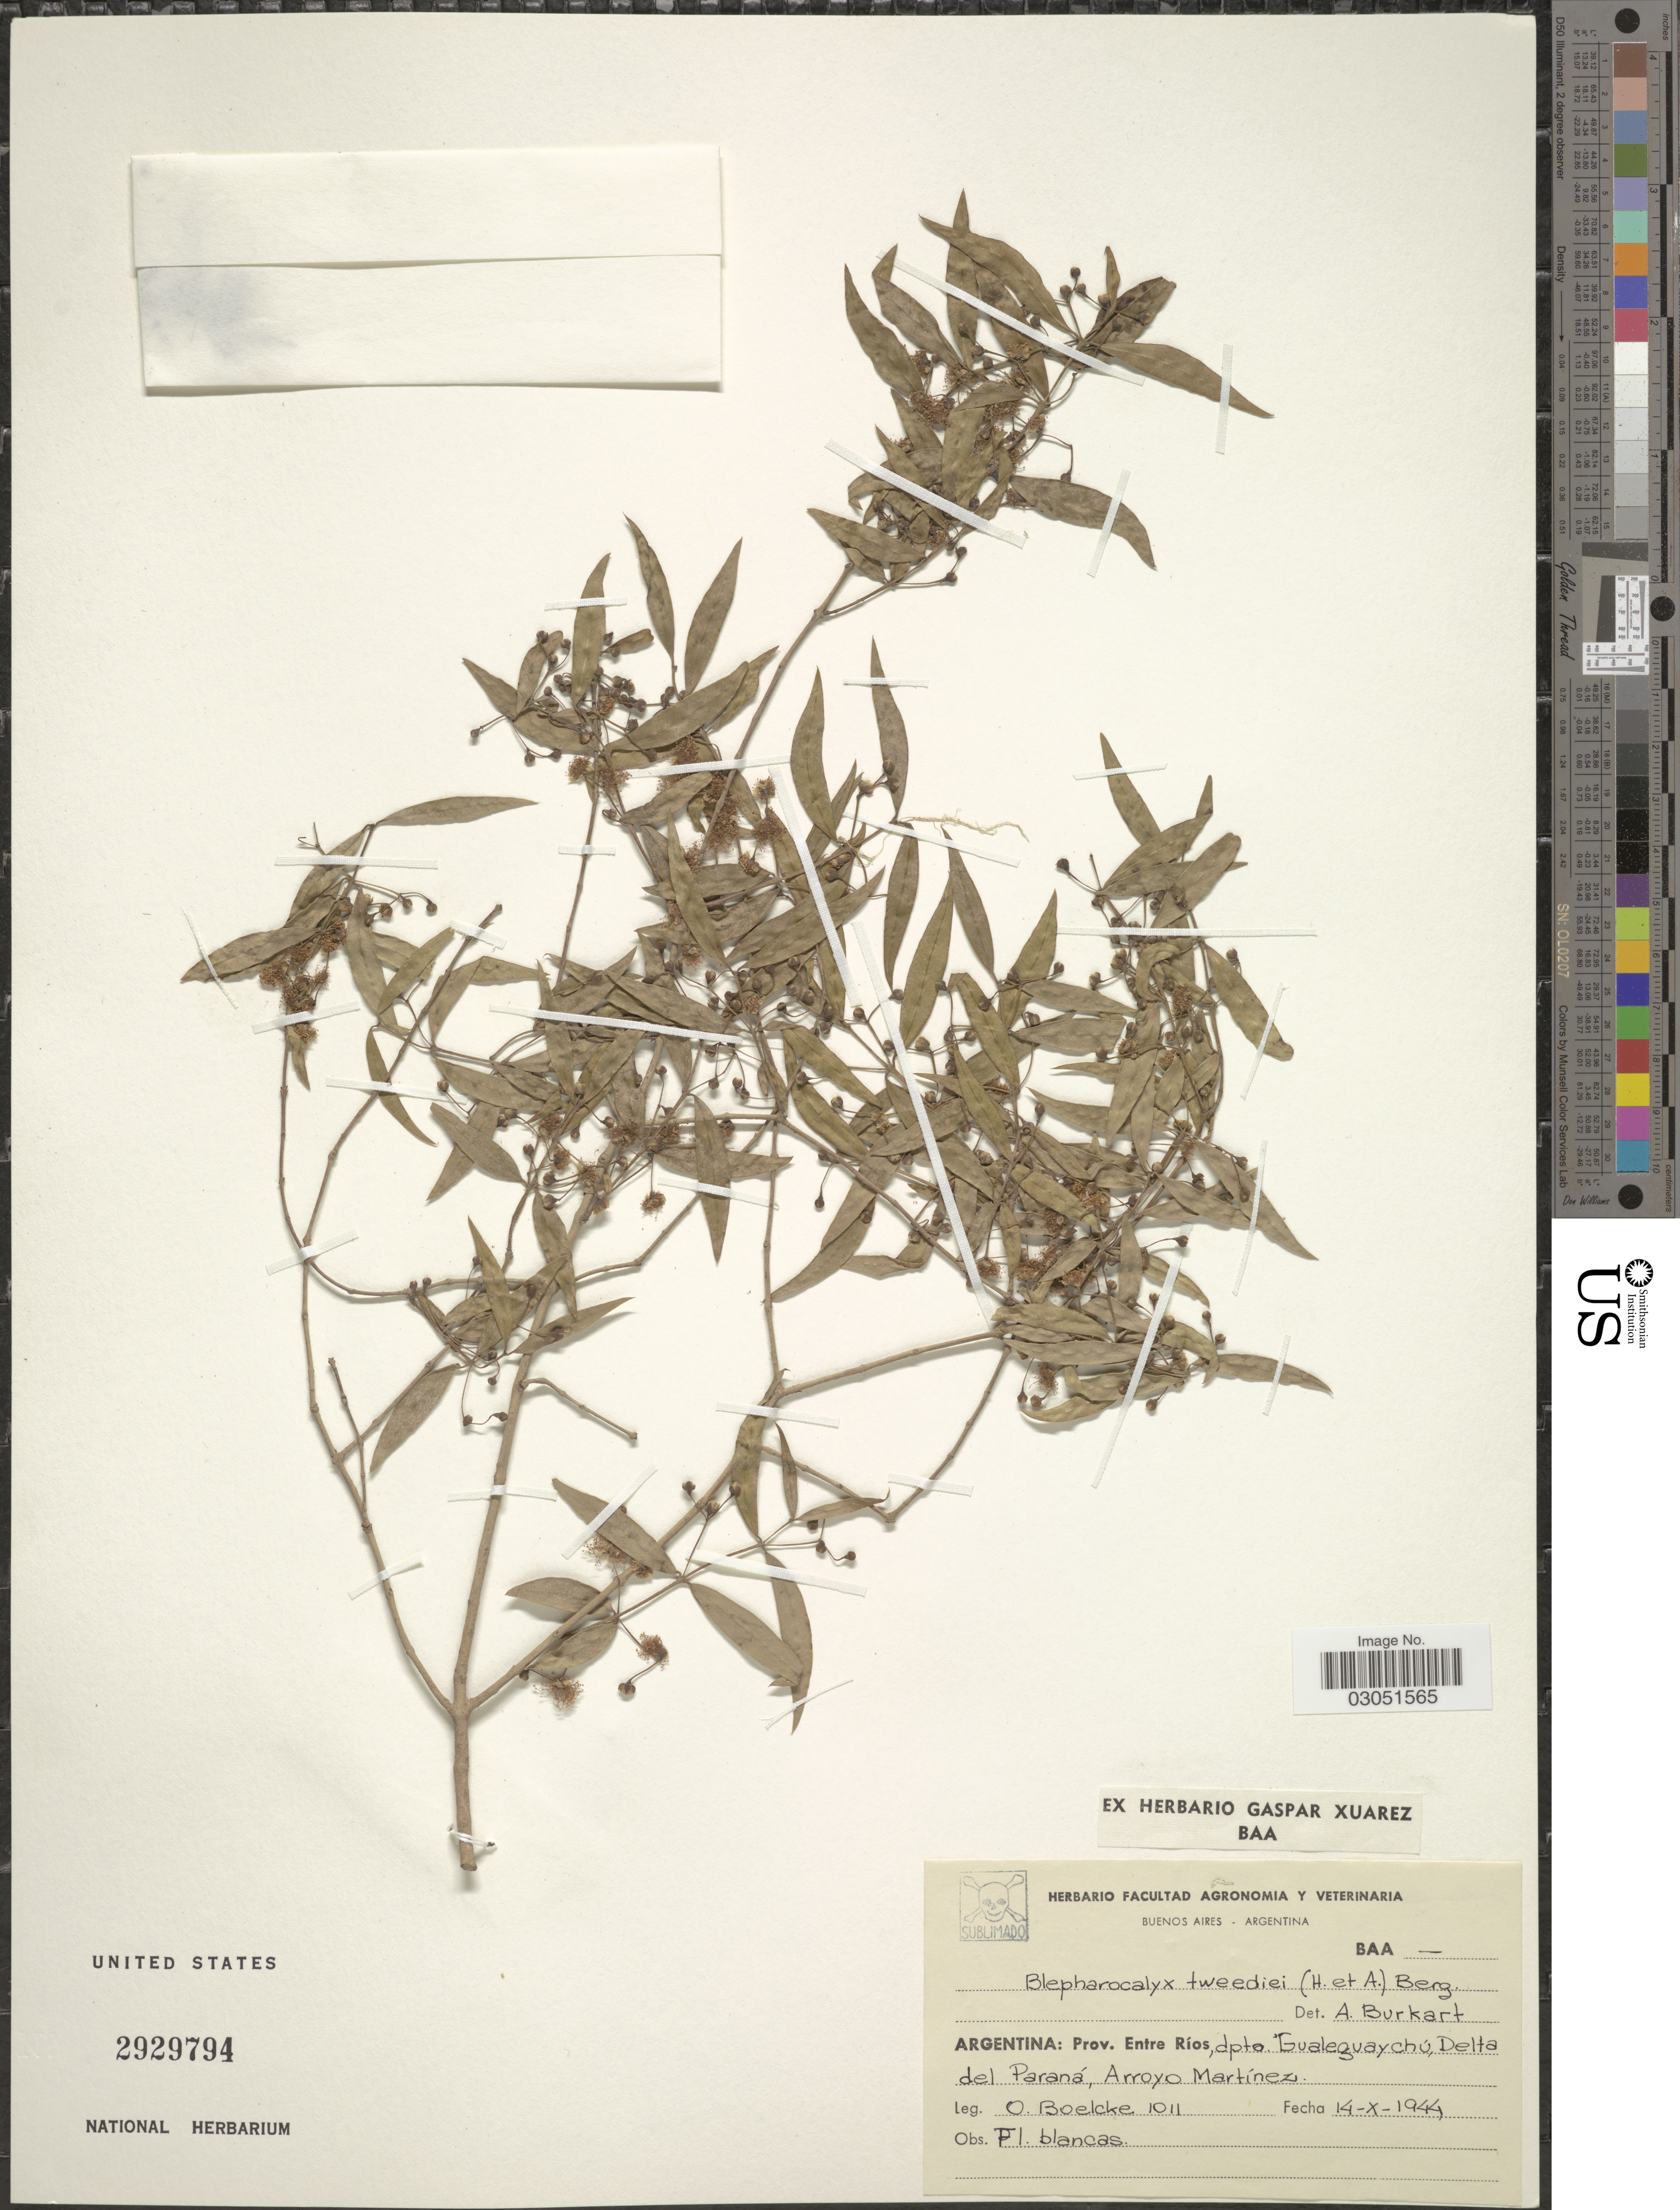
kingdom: Plantae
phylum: Tracheophyta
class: Magnoliopsida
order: Myrtales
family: Myrtaceae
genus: Blepharocalyx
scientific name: Blepharocalyx salicifolius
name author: (Kunth) O. Berg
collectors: O. Boelcke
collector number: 1011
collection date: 1944-10-14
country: Argentina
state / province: Entre Rios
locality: Dpto. Gualeguaychú, Delta del Paraná, Arroyo Martínez.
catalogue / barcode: US 2929794